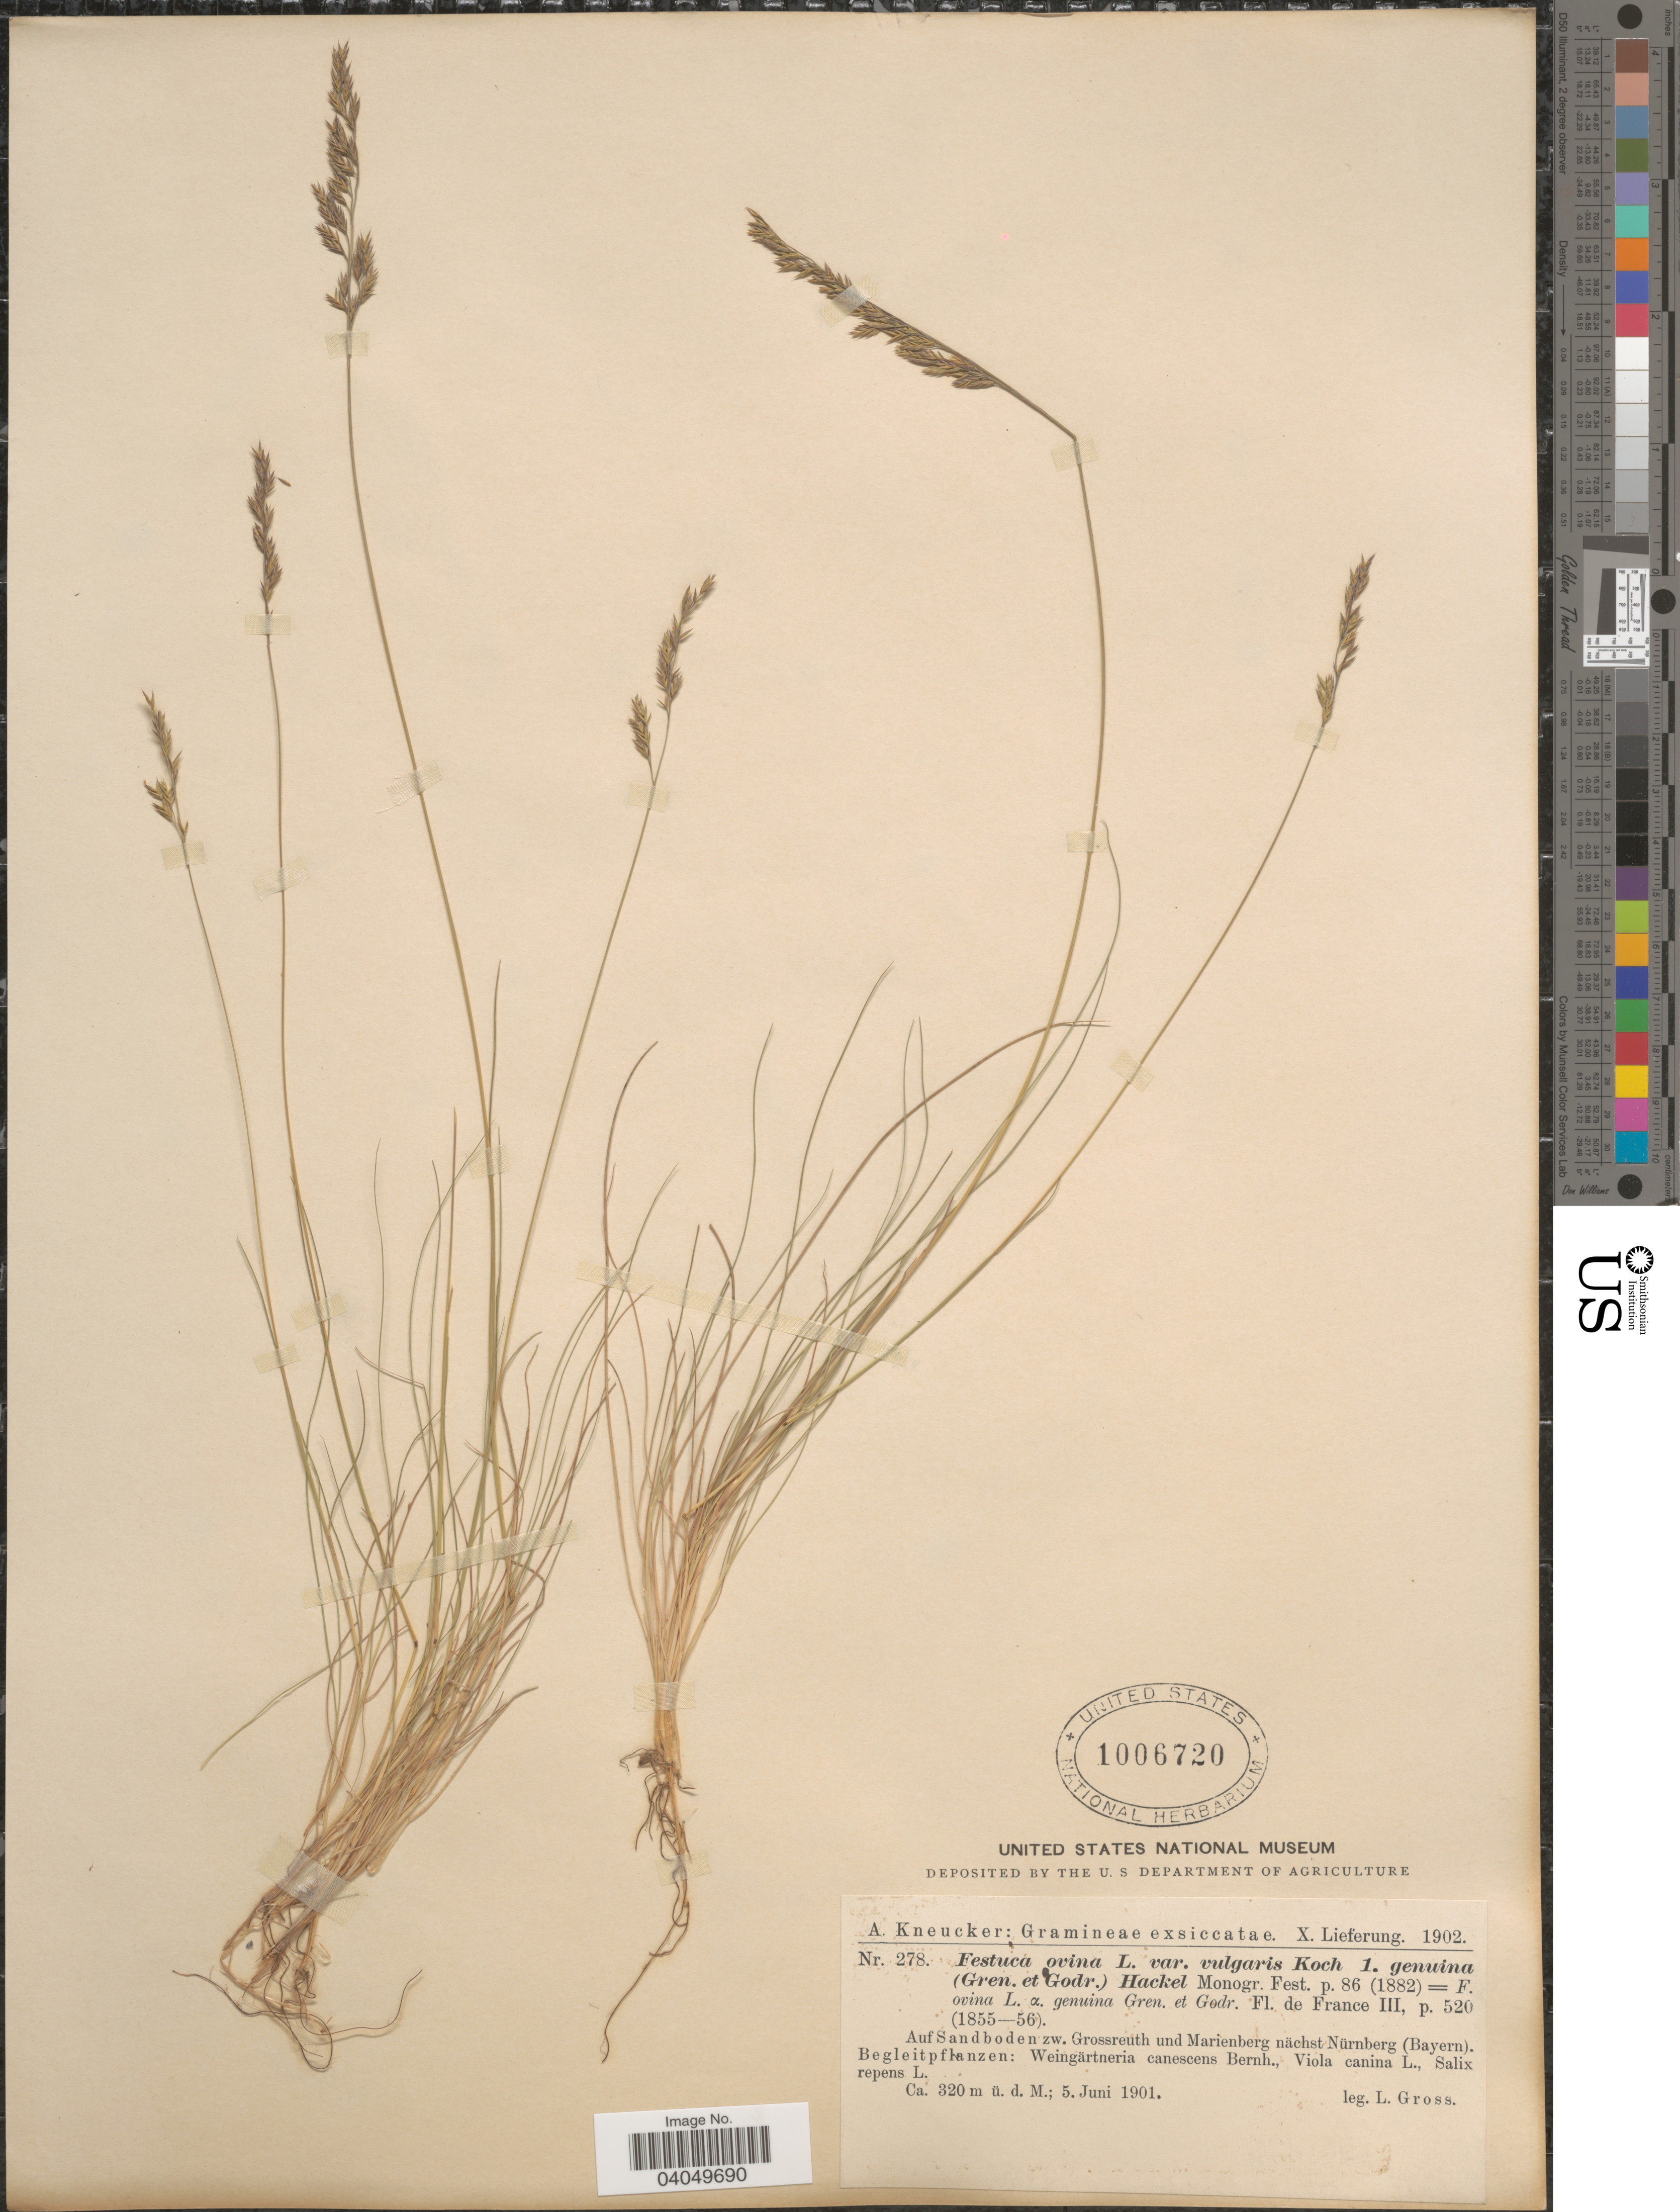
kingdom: Plantae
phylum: Tracheophyta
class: Liliopsida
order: Poales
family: Poaceae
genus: Festuca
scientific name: Festuca ovina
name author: L.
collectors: L. Gross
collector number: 278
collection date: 1901-06-05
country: Germany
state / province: Bayern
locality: Auf Sandboden zw. Grossreuth und Marienberg nächst Nürnberg (Bayern).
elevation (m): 320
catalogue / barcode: US 1006720